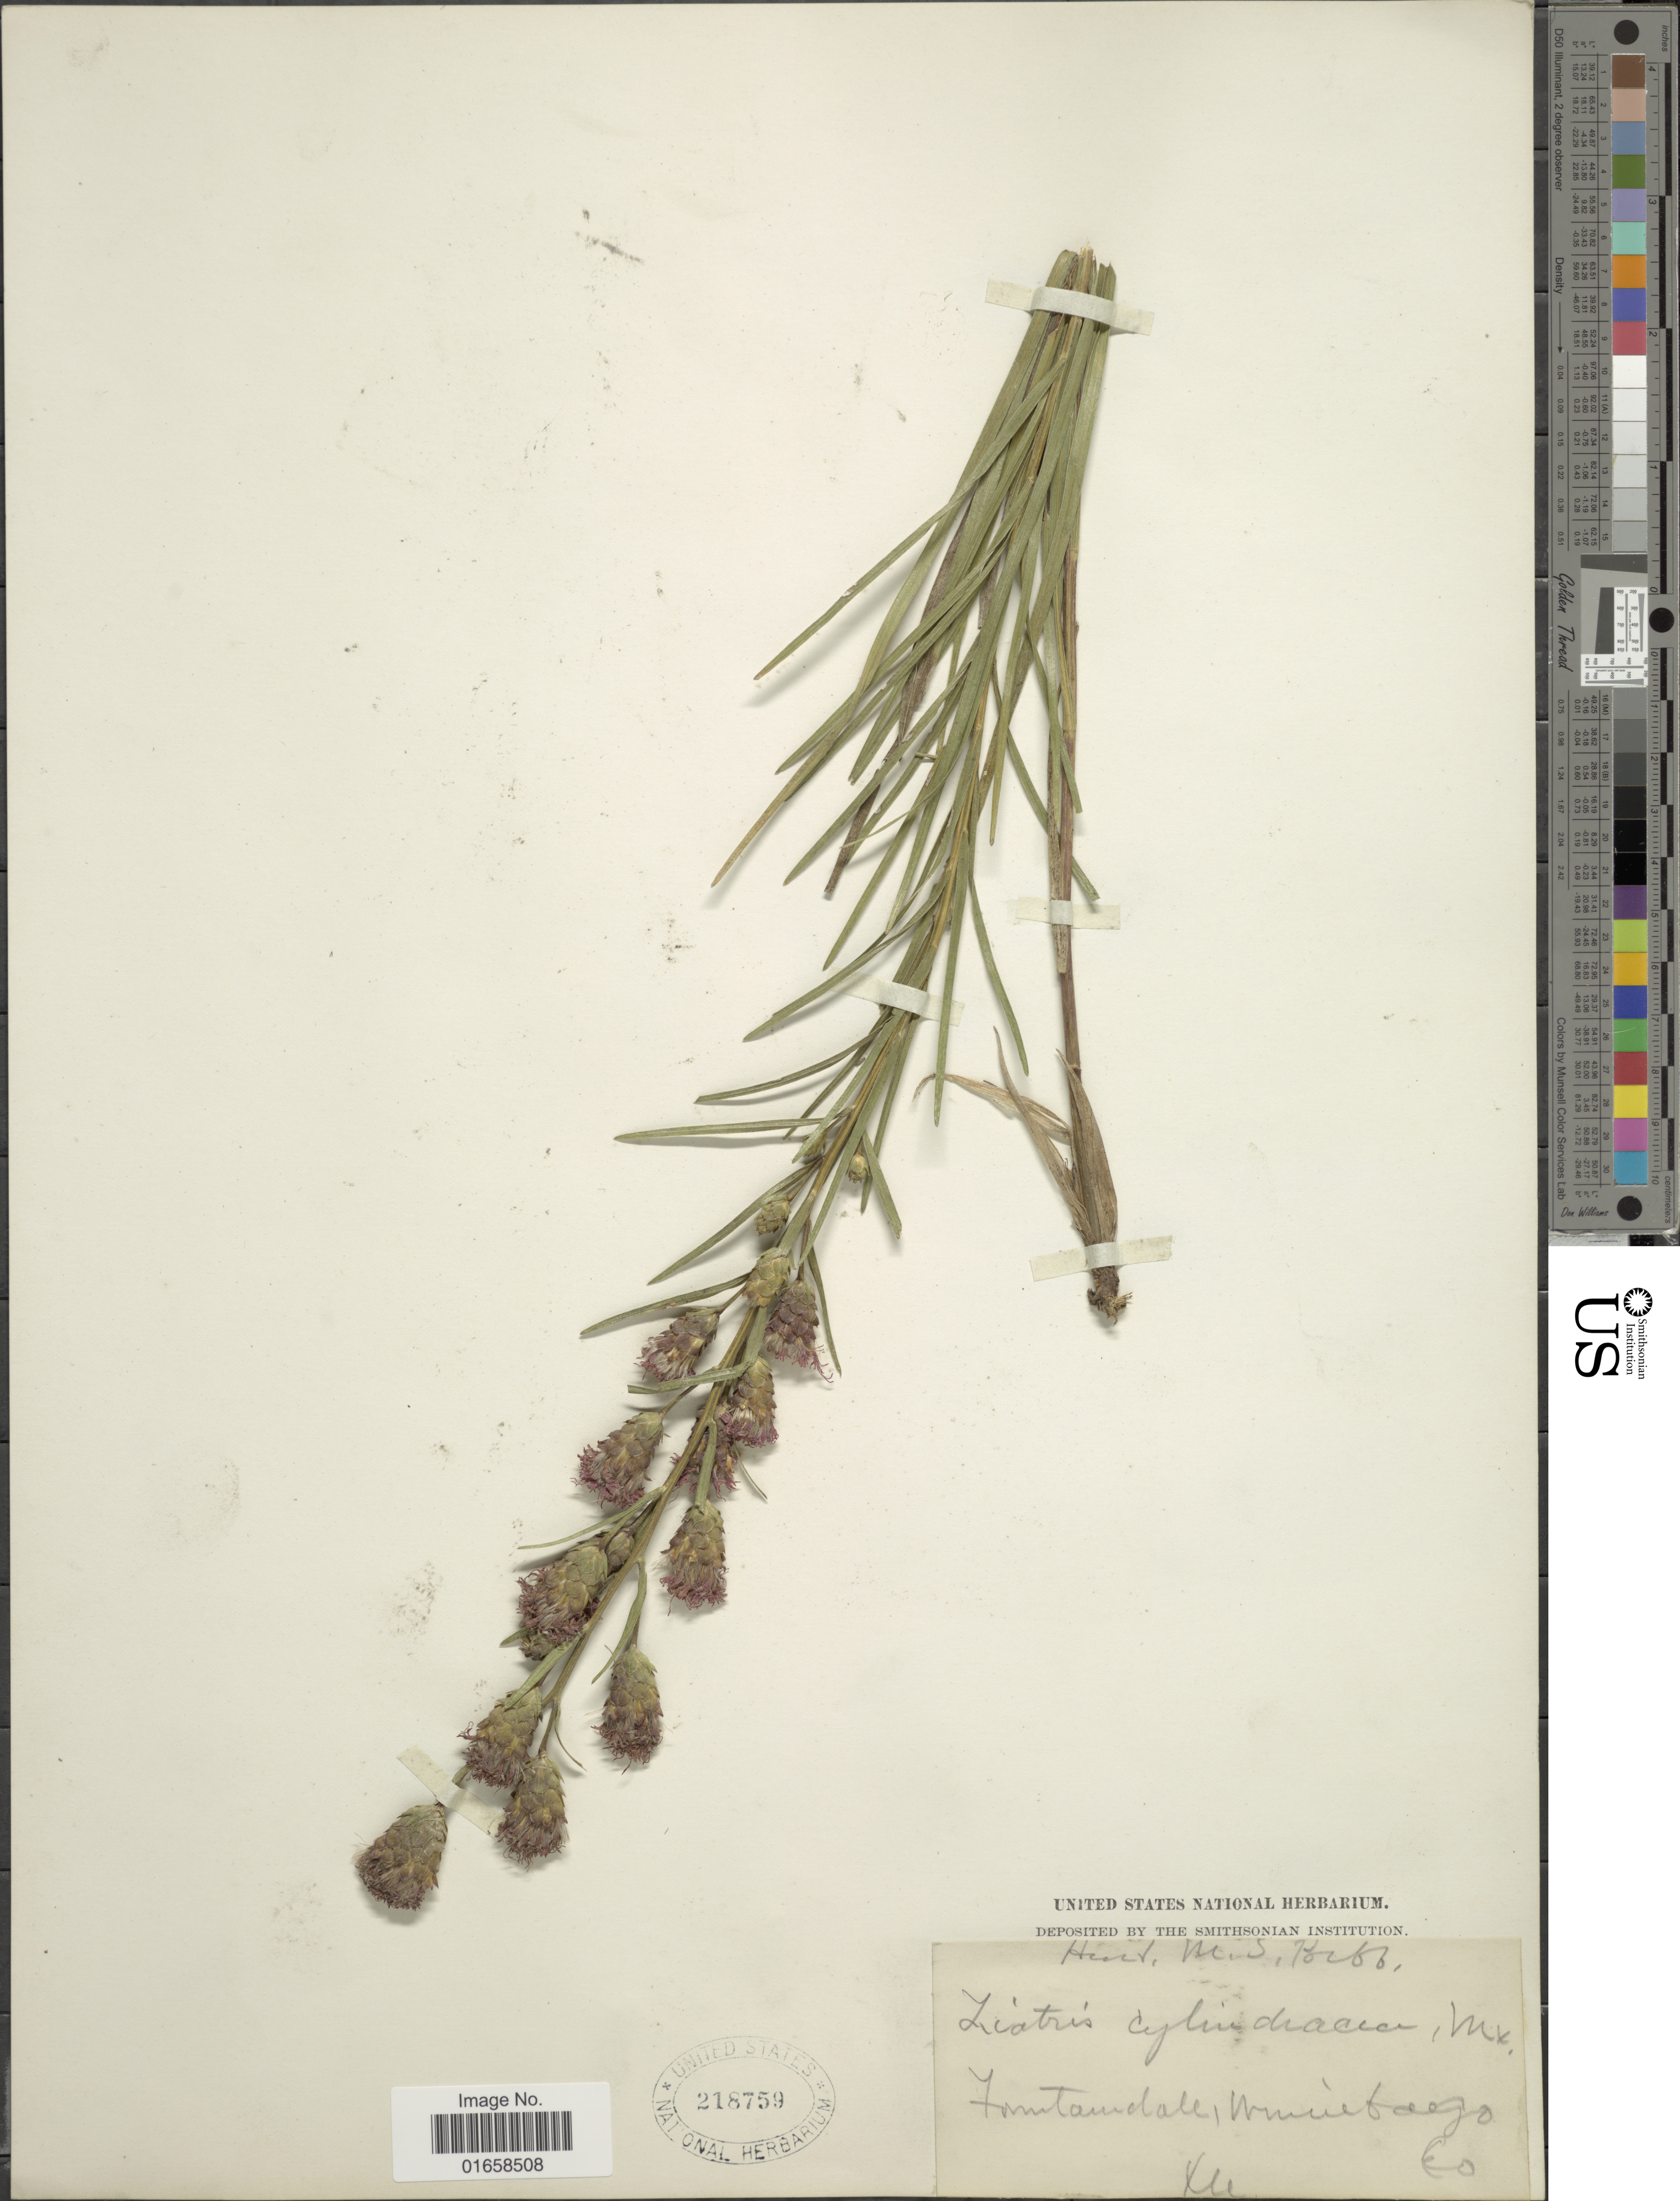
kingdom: Plantae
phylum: Tracheophyta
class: Magnoliopsida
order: Asterales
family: Asteraceae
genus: Liatris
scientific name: Liatris cylindracea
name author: Michaux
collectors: M. Bebb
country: United States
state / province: Illinois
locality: Fountaindale, Winnebago Co.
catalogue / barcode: US 218759